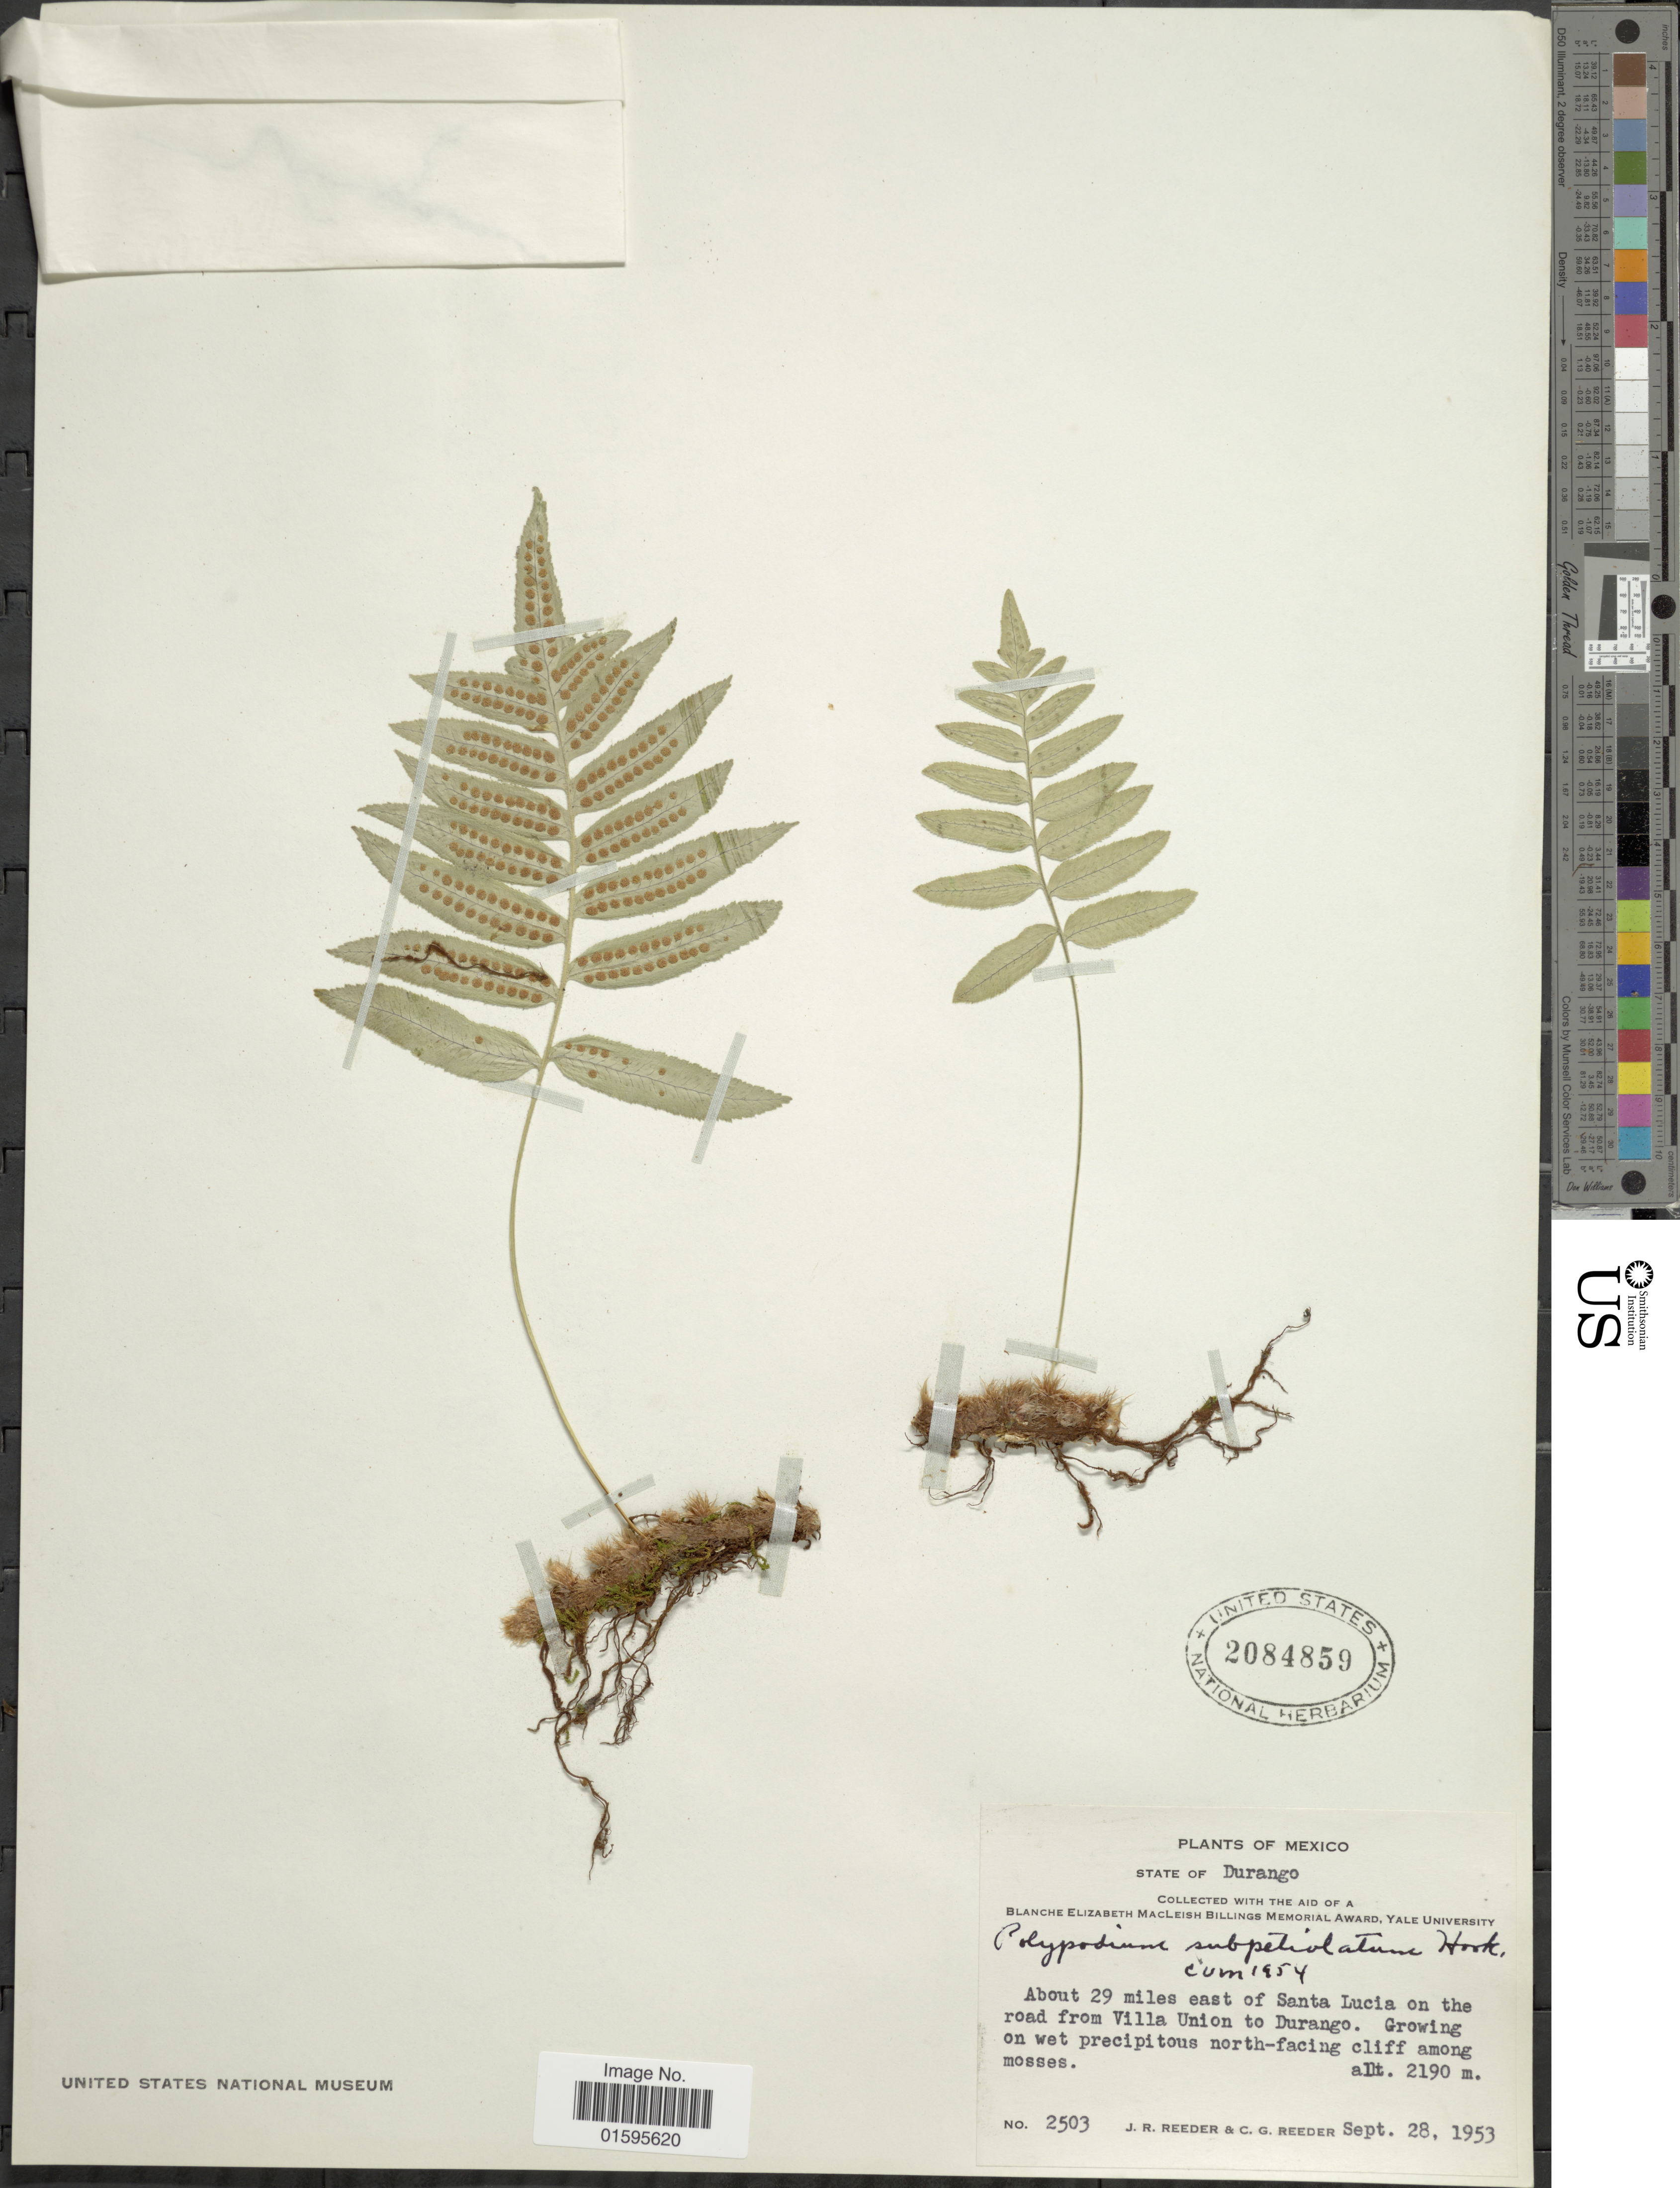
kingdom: Plantae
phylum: Tracheophyta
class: Polypodiopsida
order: Polypodiales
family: Polypodiaceae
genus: Polypodium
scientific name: Polypodium subpetiolatum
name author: Hook.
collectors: J. R. Reeder & C. G. Reeder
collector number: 2503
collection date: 1953-09-28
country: Mexico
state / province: Durango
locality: State of Durango, about 29 miles east of Santa Lucia on the road from Villa Union to Durango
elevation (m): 2190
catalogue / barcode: US 2084859